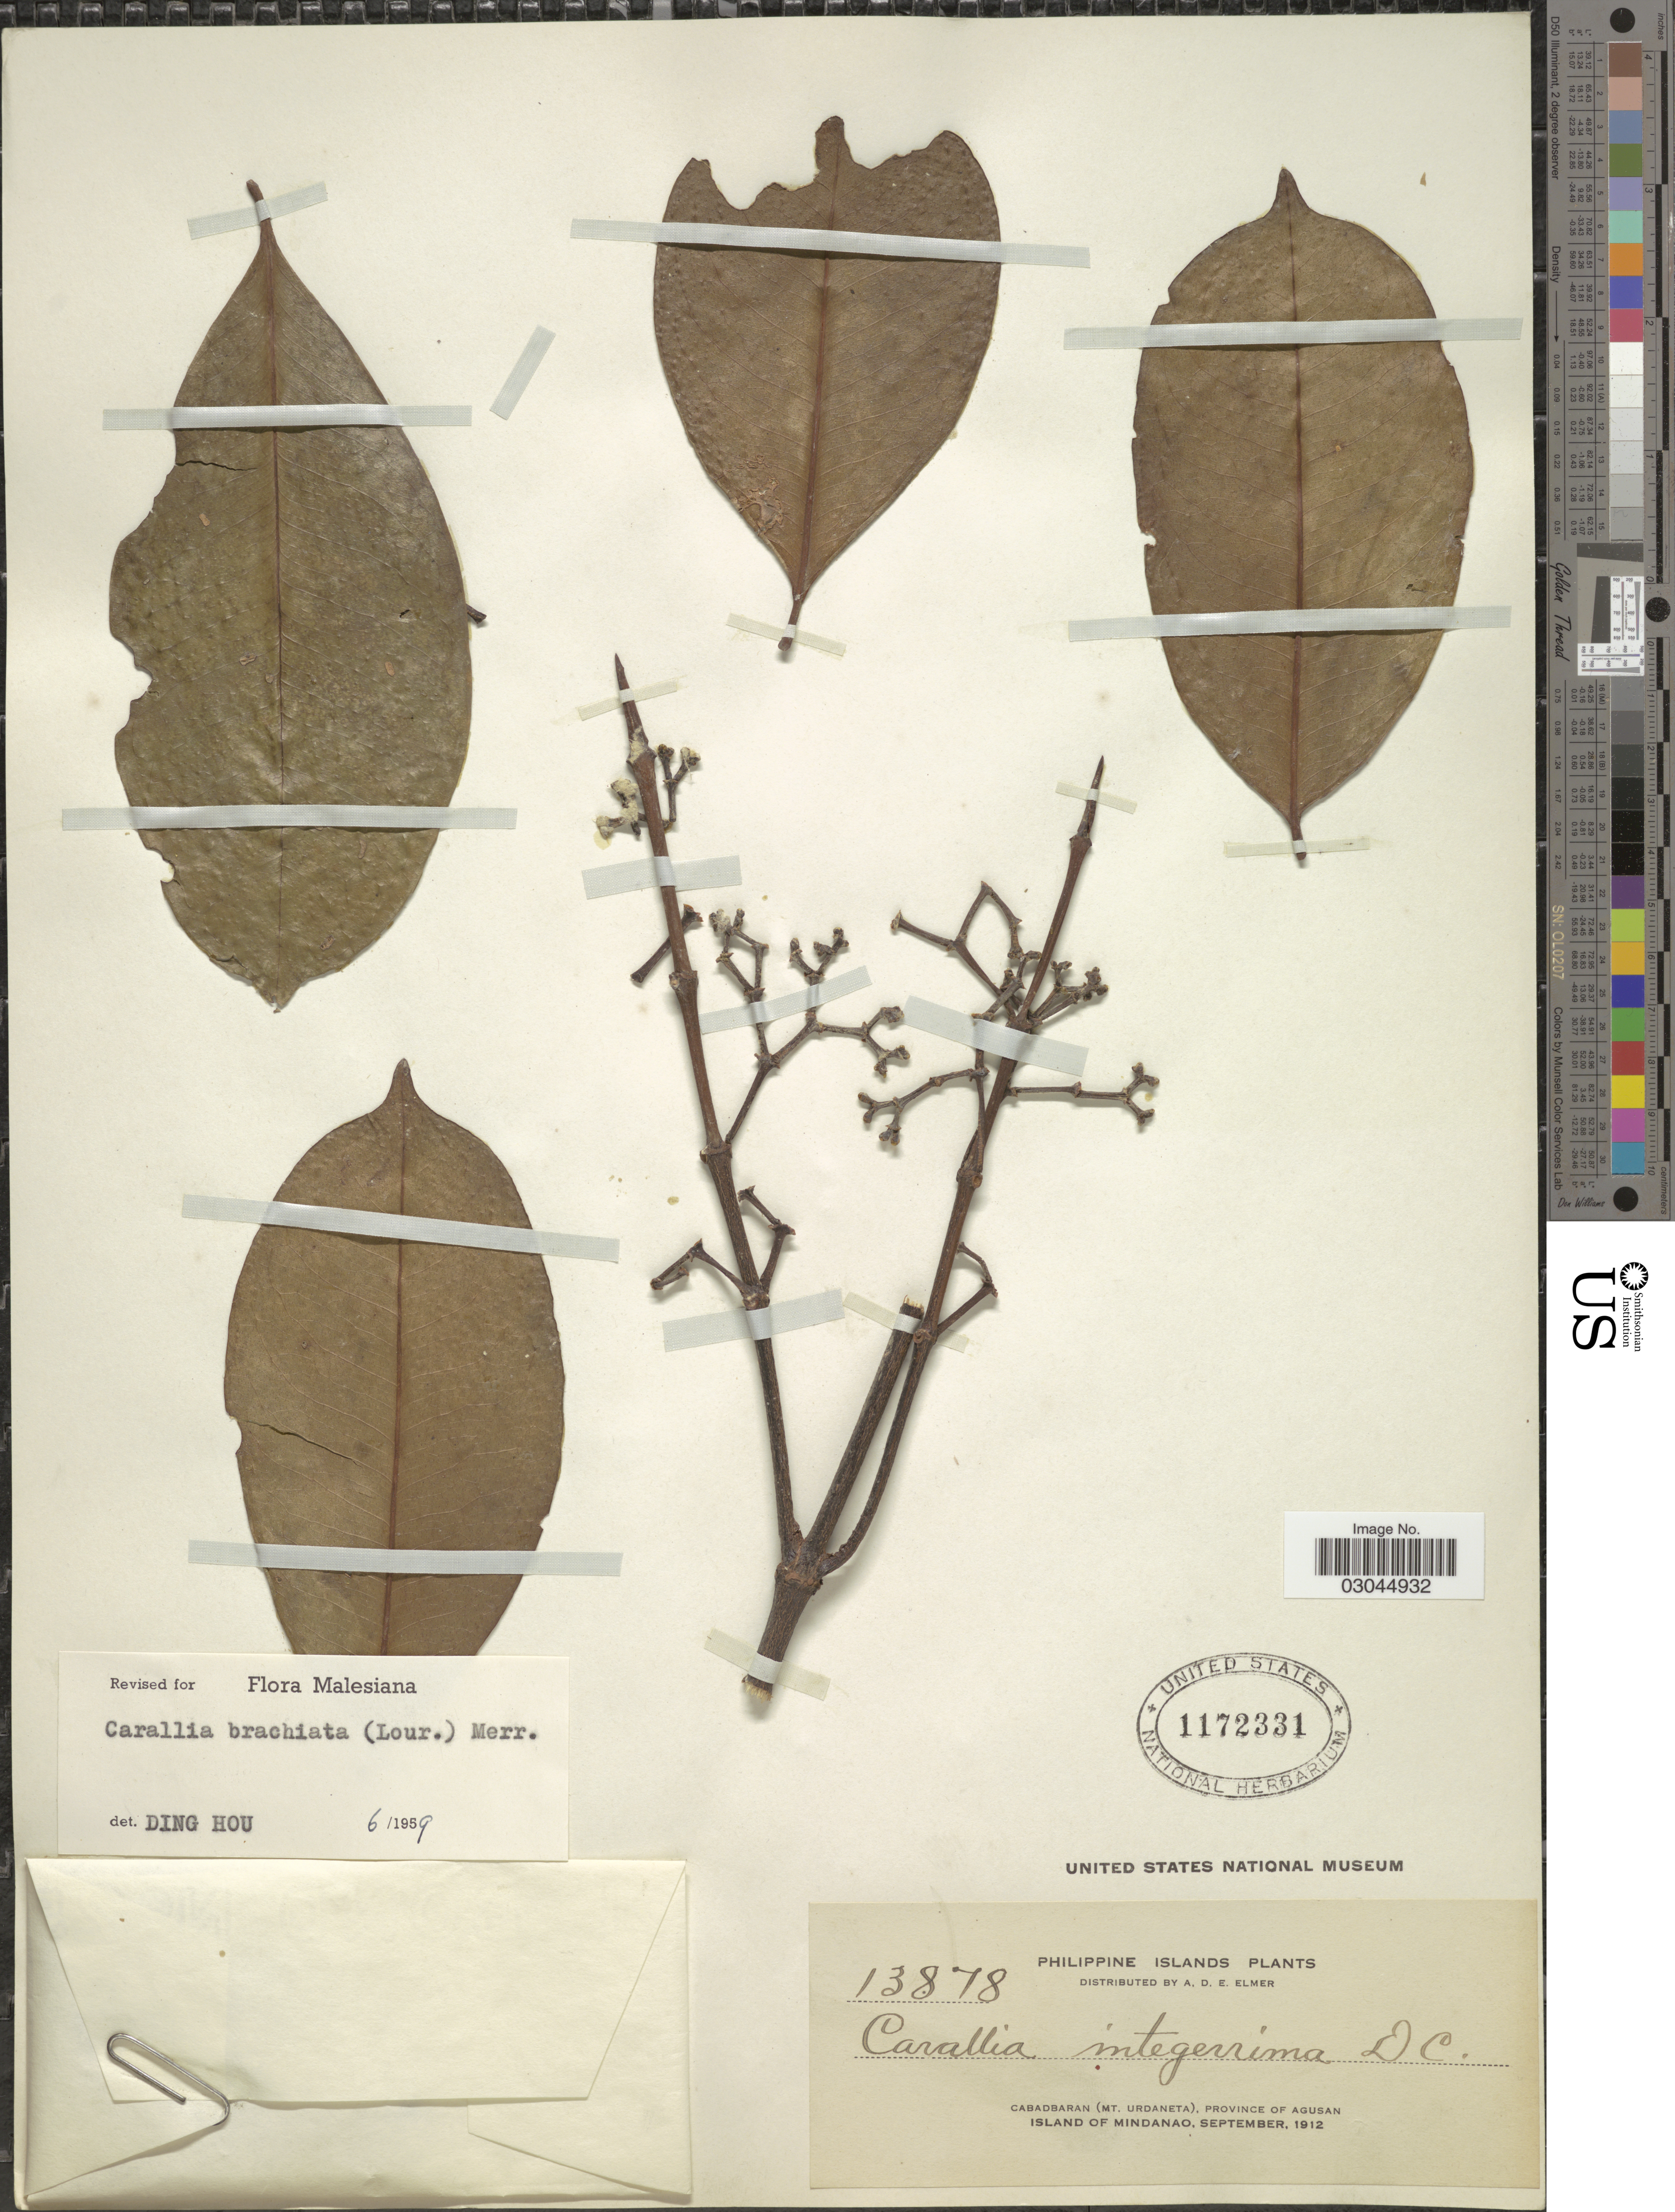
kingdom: Plantae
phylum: Tracheophyta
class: Magnoliopsida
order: Malpighiales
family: Rhizophoraceae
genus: Carallia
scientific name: Carallia brachiata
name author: (Lour.) Merr.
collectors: A. D. E. Elmer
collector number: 13878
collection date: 1912-09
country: Philippines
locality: Cabadbaran (Mt. Urdaneta), Province of Agusan, Island of Mindanao.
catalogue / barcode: US 1172331